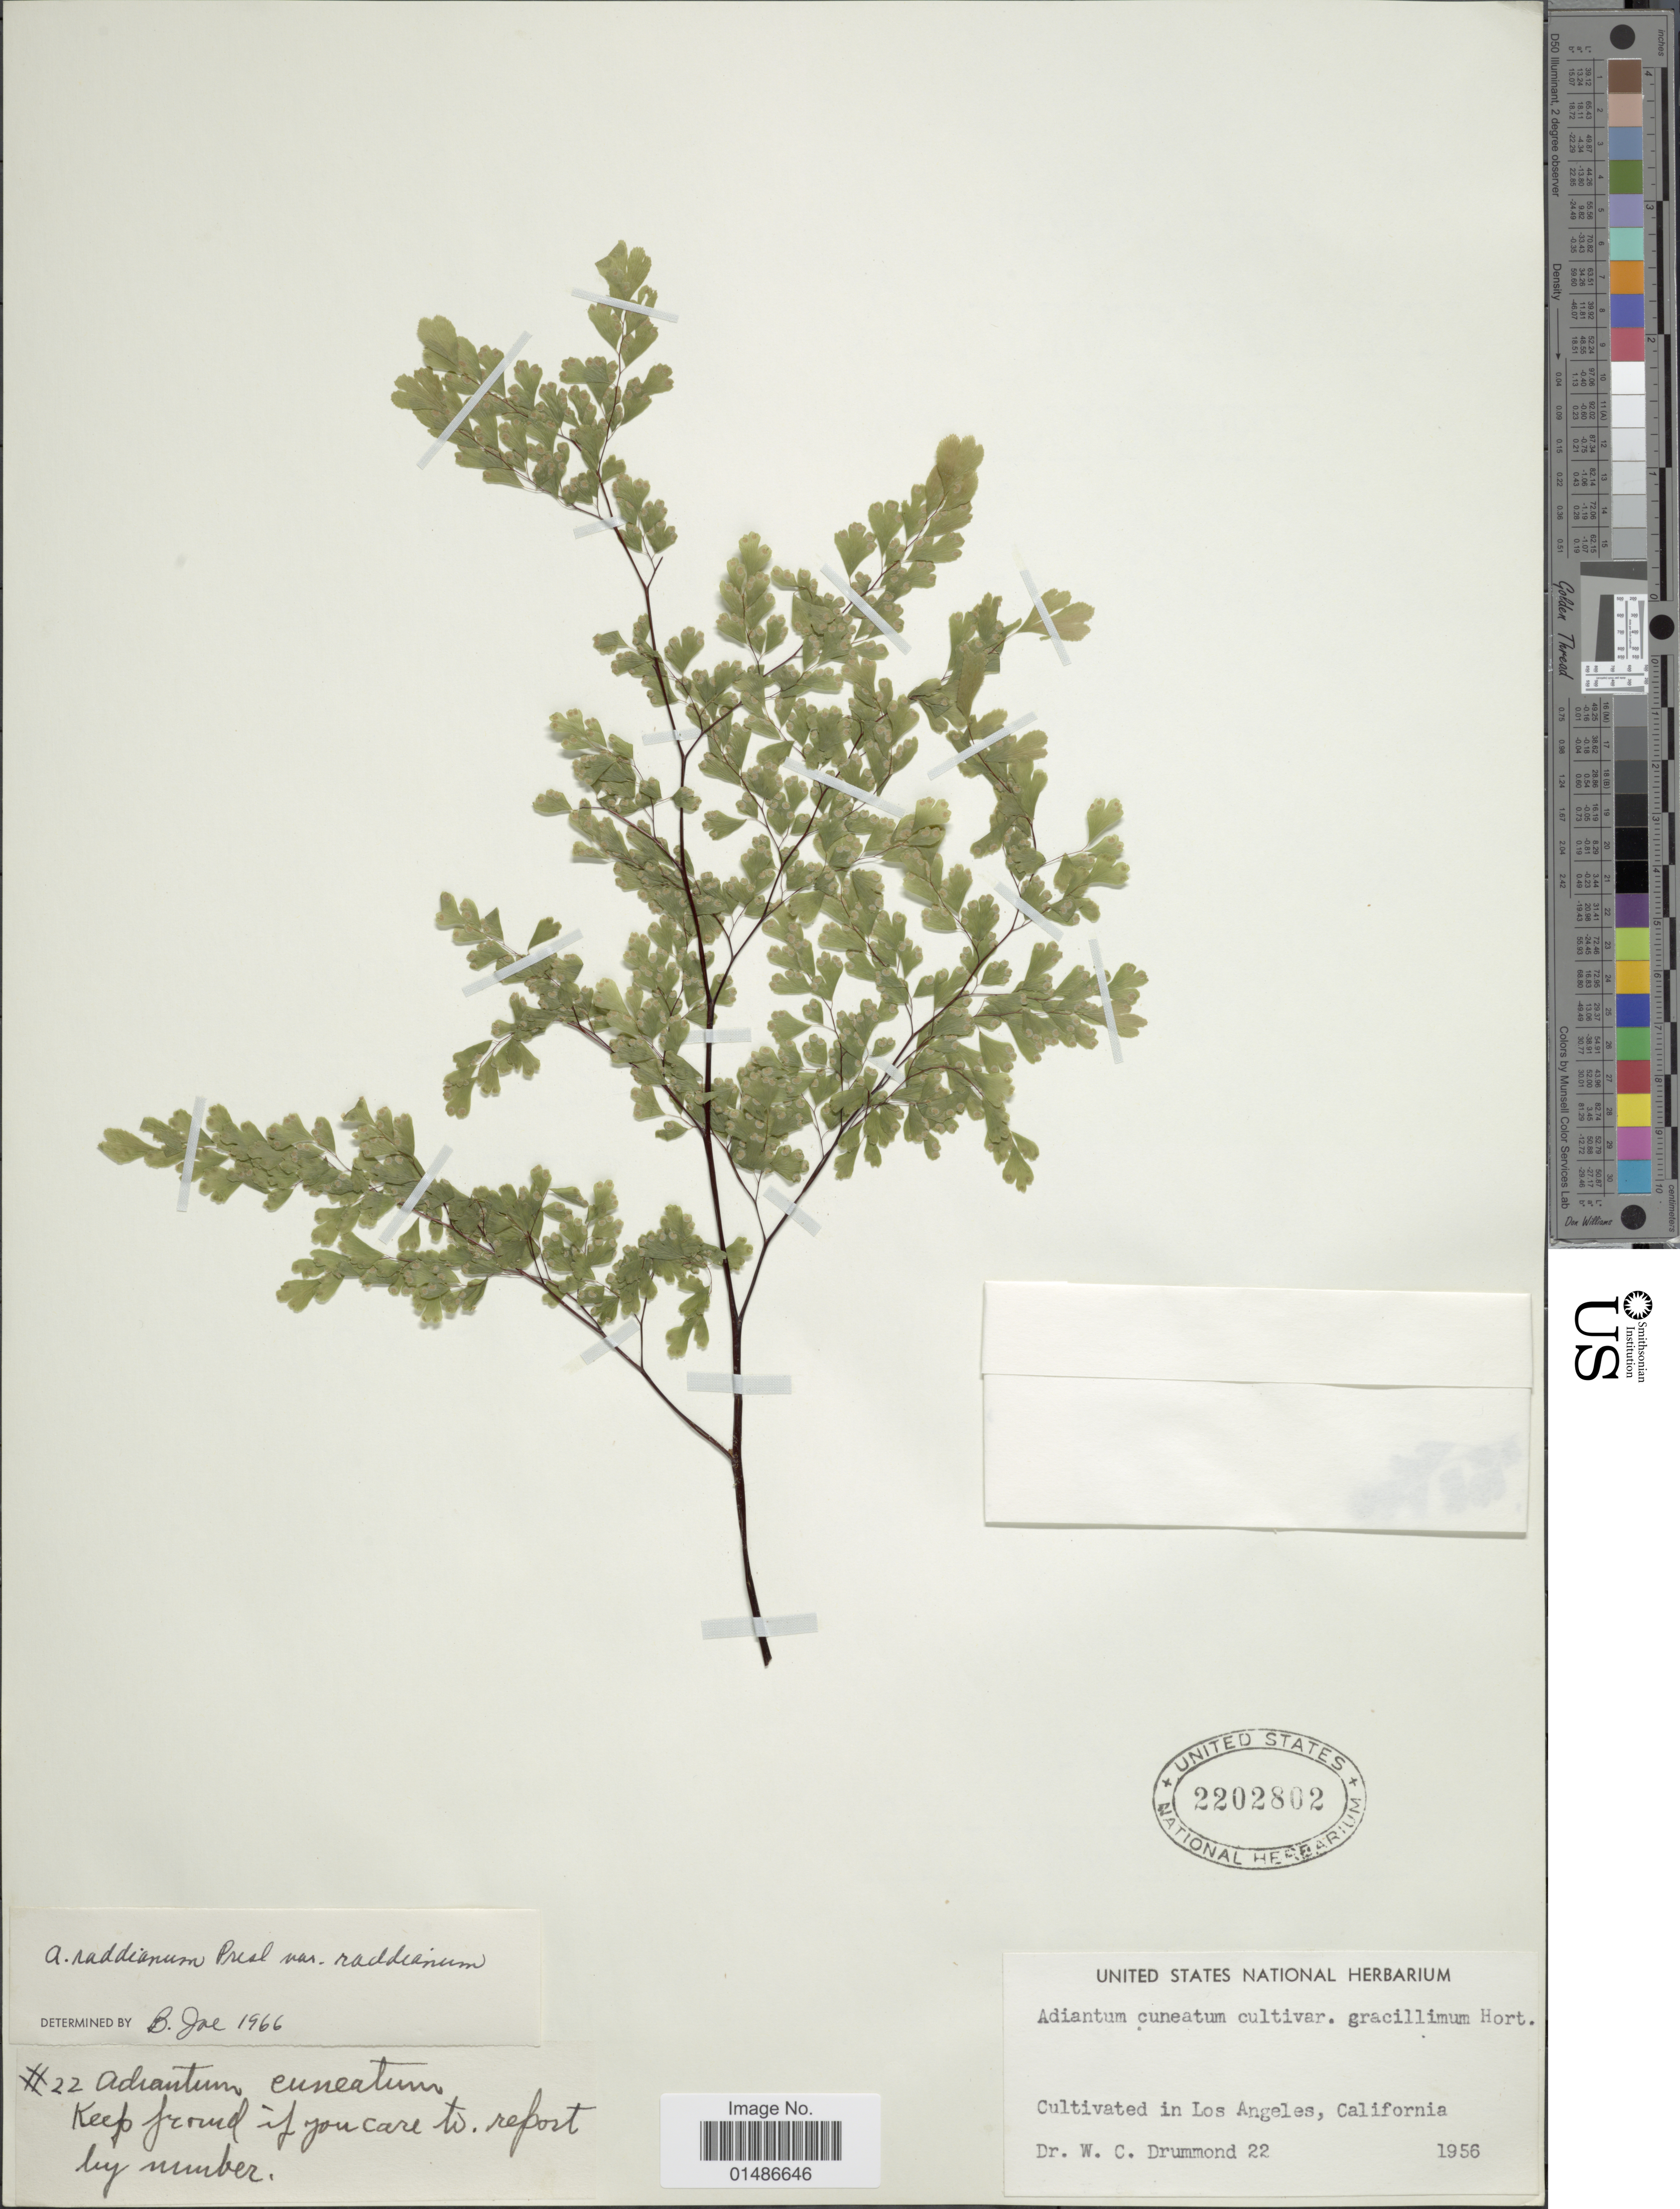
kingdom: Plantae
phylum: Tracheophyta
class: Polypodiopsida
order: Polypodiales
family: Pteridaceae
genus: Adiantum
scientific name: Adiantum raddianum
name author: C. Presl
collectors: W. Drummond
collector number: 22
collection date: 1956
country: United States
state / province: California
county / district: Los Angeles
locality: Cultivated in Los Angeles, California.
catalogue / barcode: US 2202802